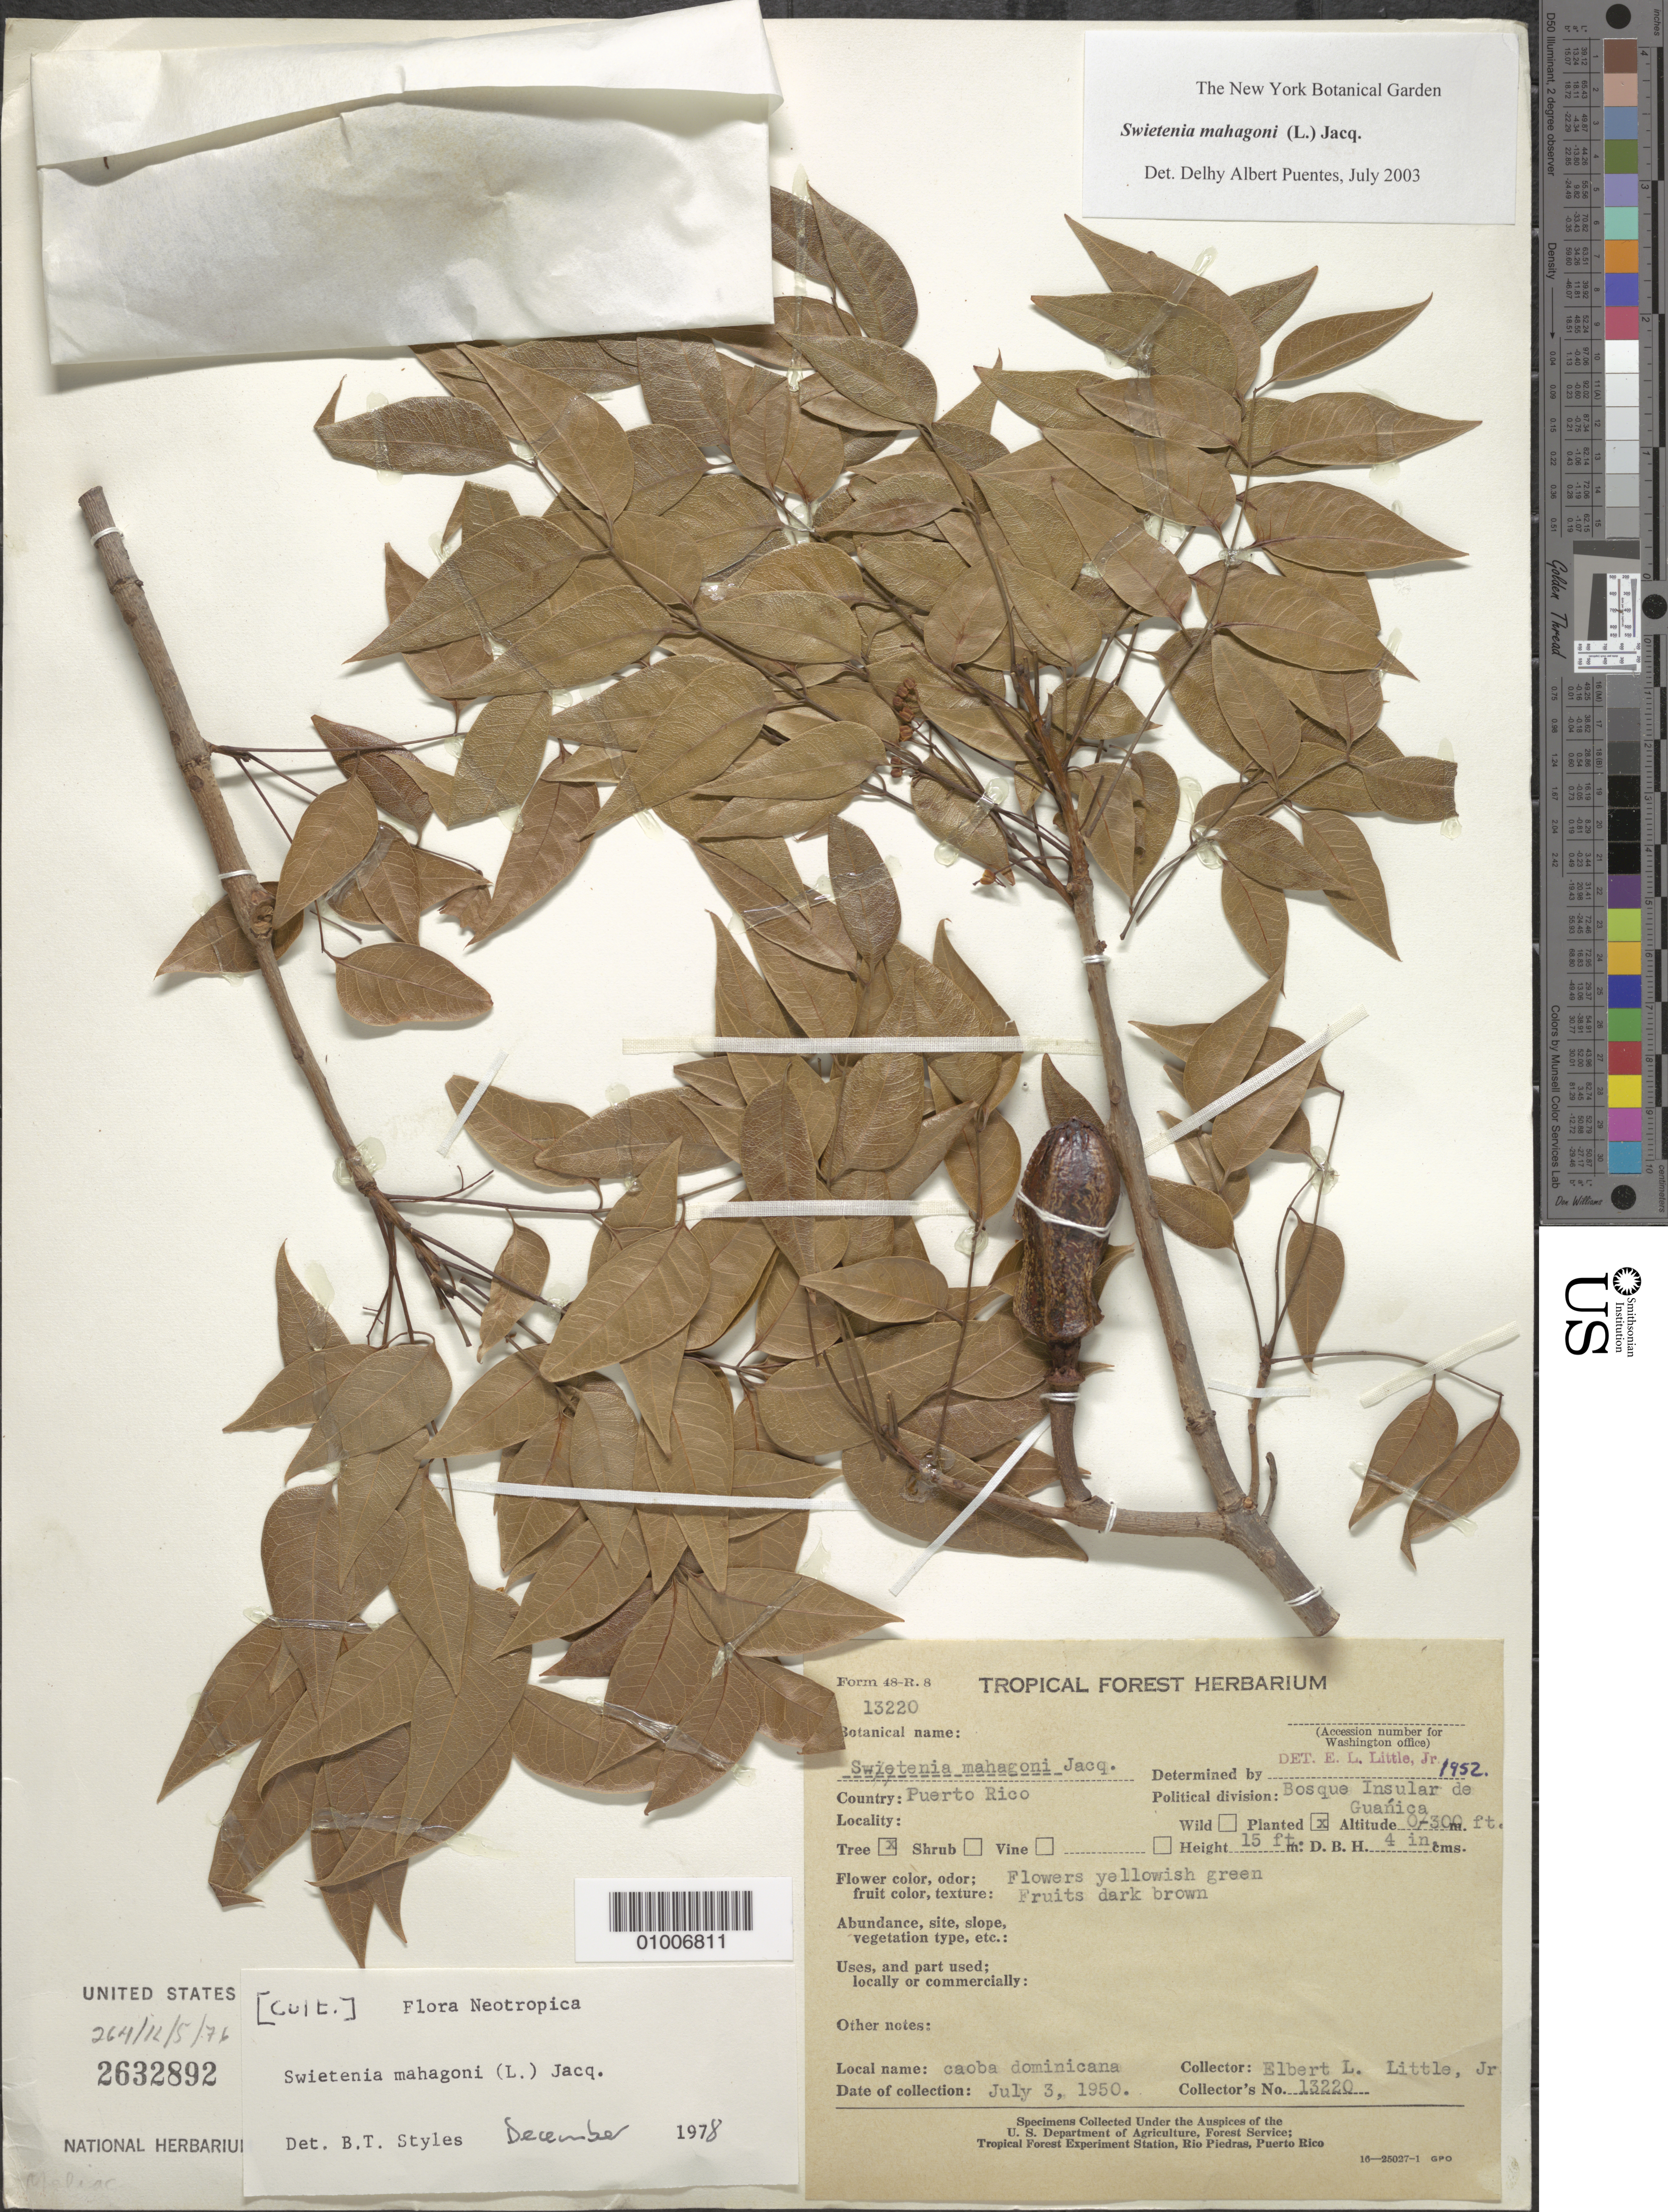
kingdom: Plantae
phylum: Tracheophyta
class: Magnoliopsida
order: Sapindales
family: Meliaceae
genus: Swietenia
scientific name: Swietenia mahagoni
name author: (L.) Jacq.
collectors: E. L. Little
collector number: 13220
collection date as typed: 03 Jul 1950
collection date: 1950-07-03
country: Puerto Rico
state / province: Guánica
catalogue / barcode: US 2632892